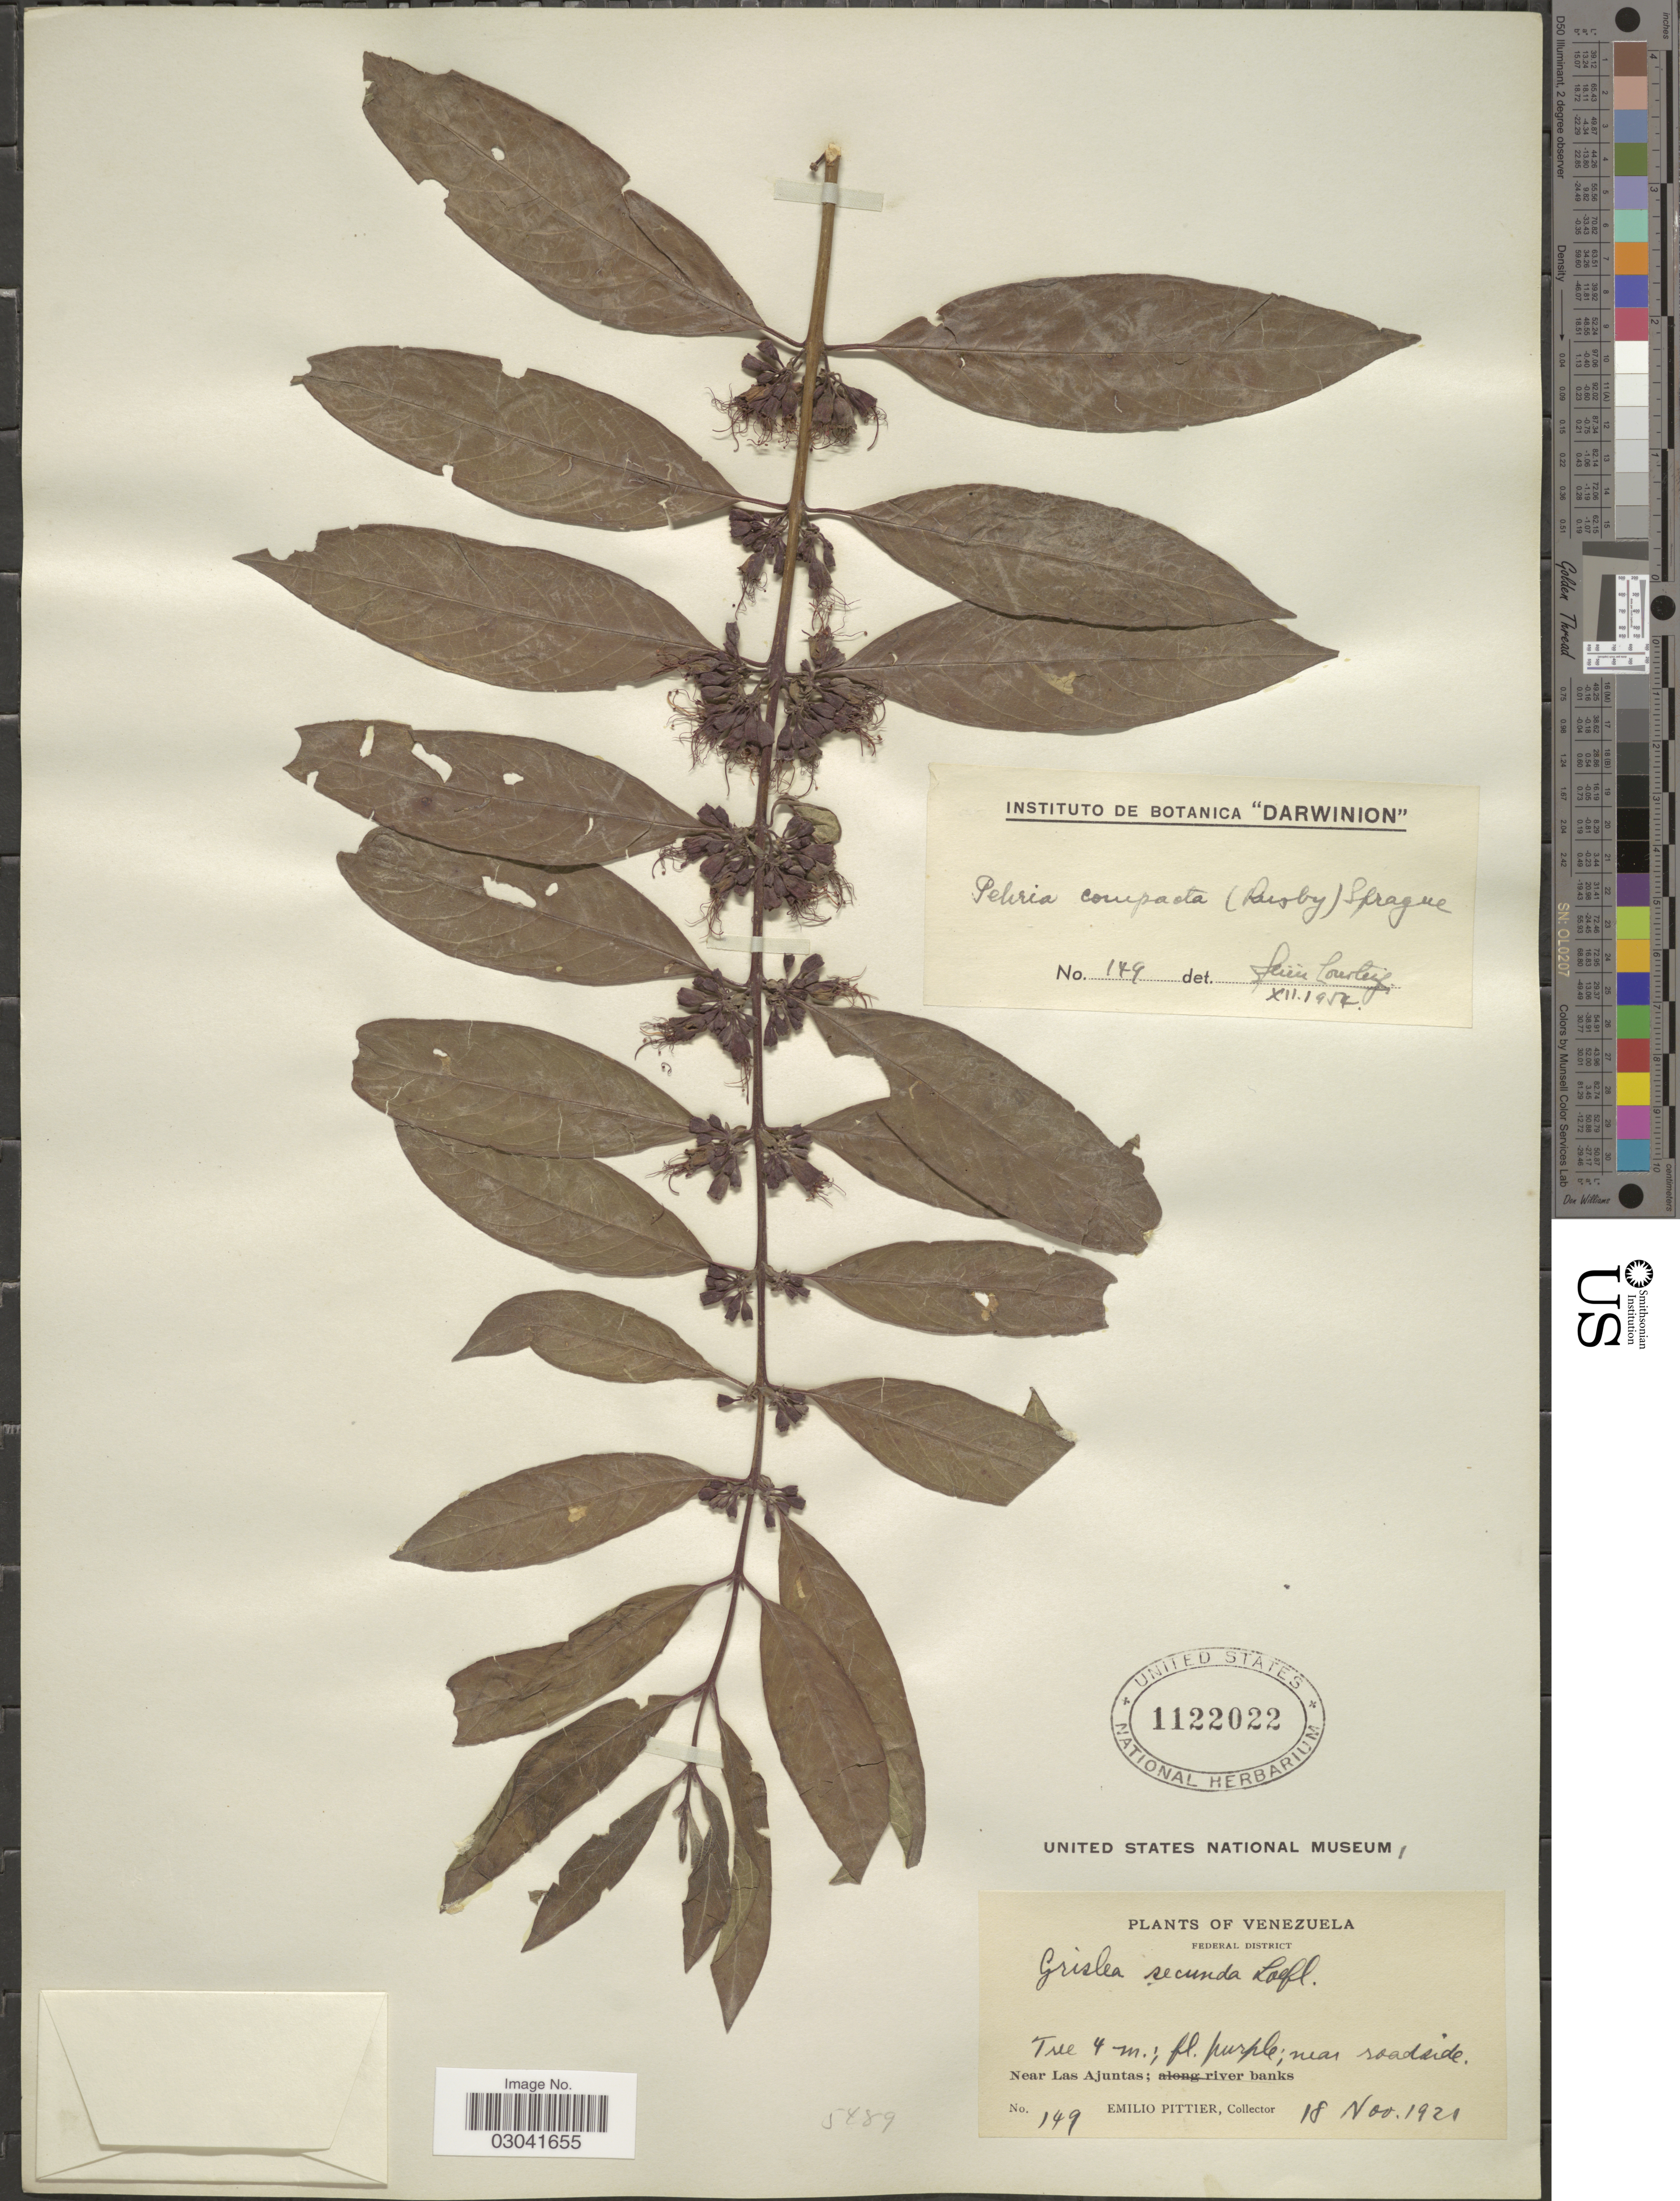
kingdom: Plantae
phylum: Tracheophyta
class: Magnoliopsida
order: Myrtales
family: Lythraceae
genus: Pehria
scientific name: Pehria compacta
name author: Sprague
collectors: E. Pittier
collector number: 149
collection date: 1921-11-18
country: Venezuela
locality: Federal District. Near Las Ajuntas.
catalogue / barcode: US 1122022